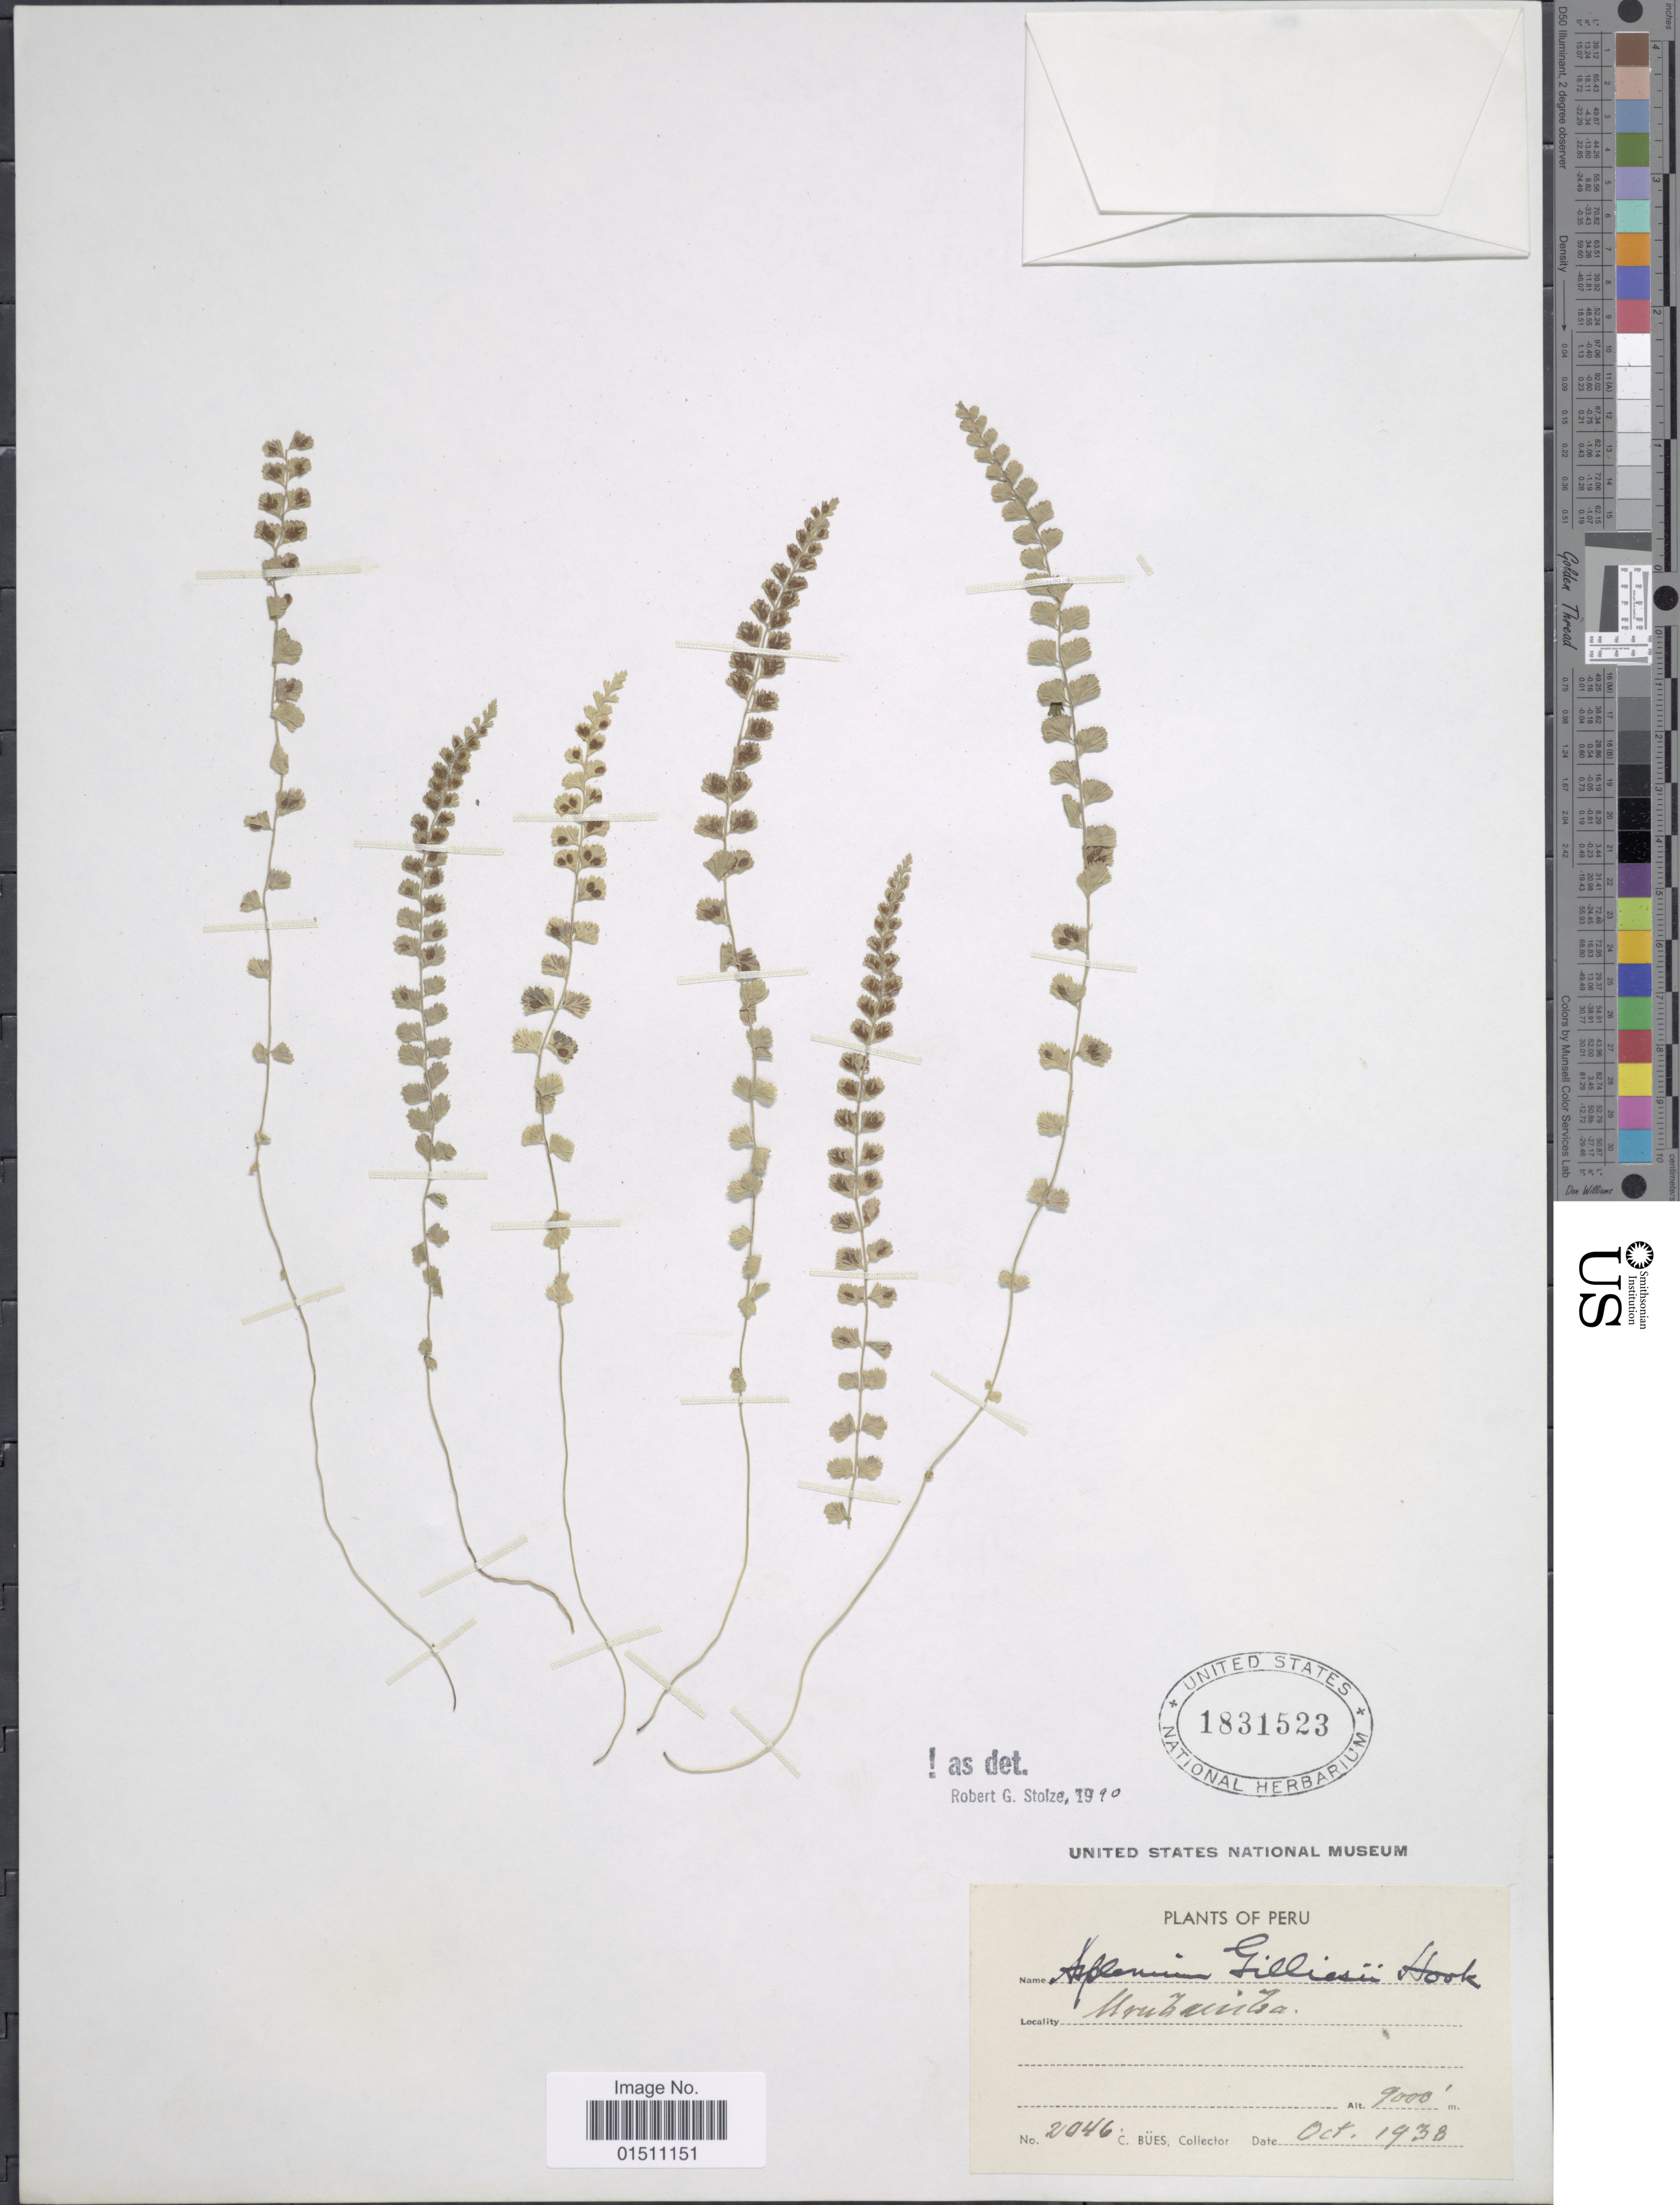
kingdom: Plantae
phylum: Tracheophyta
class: Polypodiopsida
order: Polypodiales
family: Aspleniaceae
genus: Asplenium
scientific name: Asplenium gilliesii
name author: Hook.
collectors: C. Bues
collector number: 2046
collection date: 1938-10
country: Peru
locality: Peru, Urubamba.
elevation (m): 2743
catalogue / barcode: US 1831523